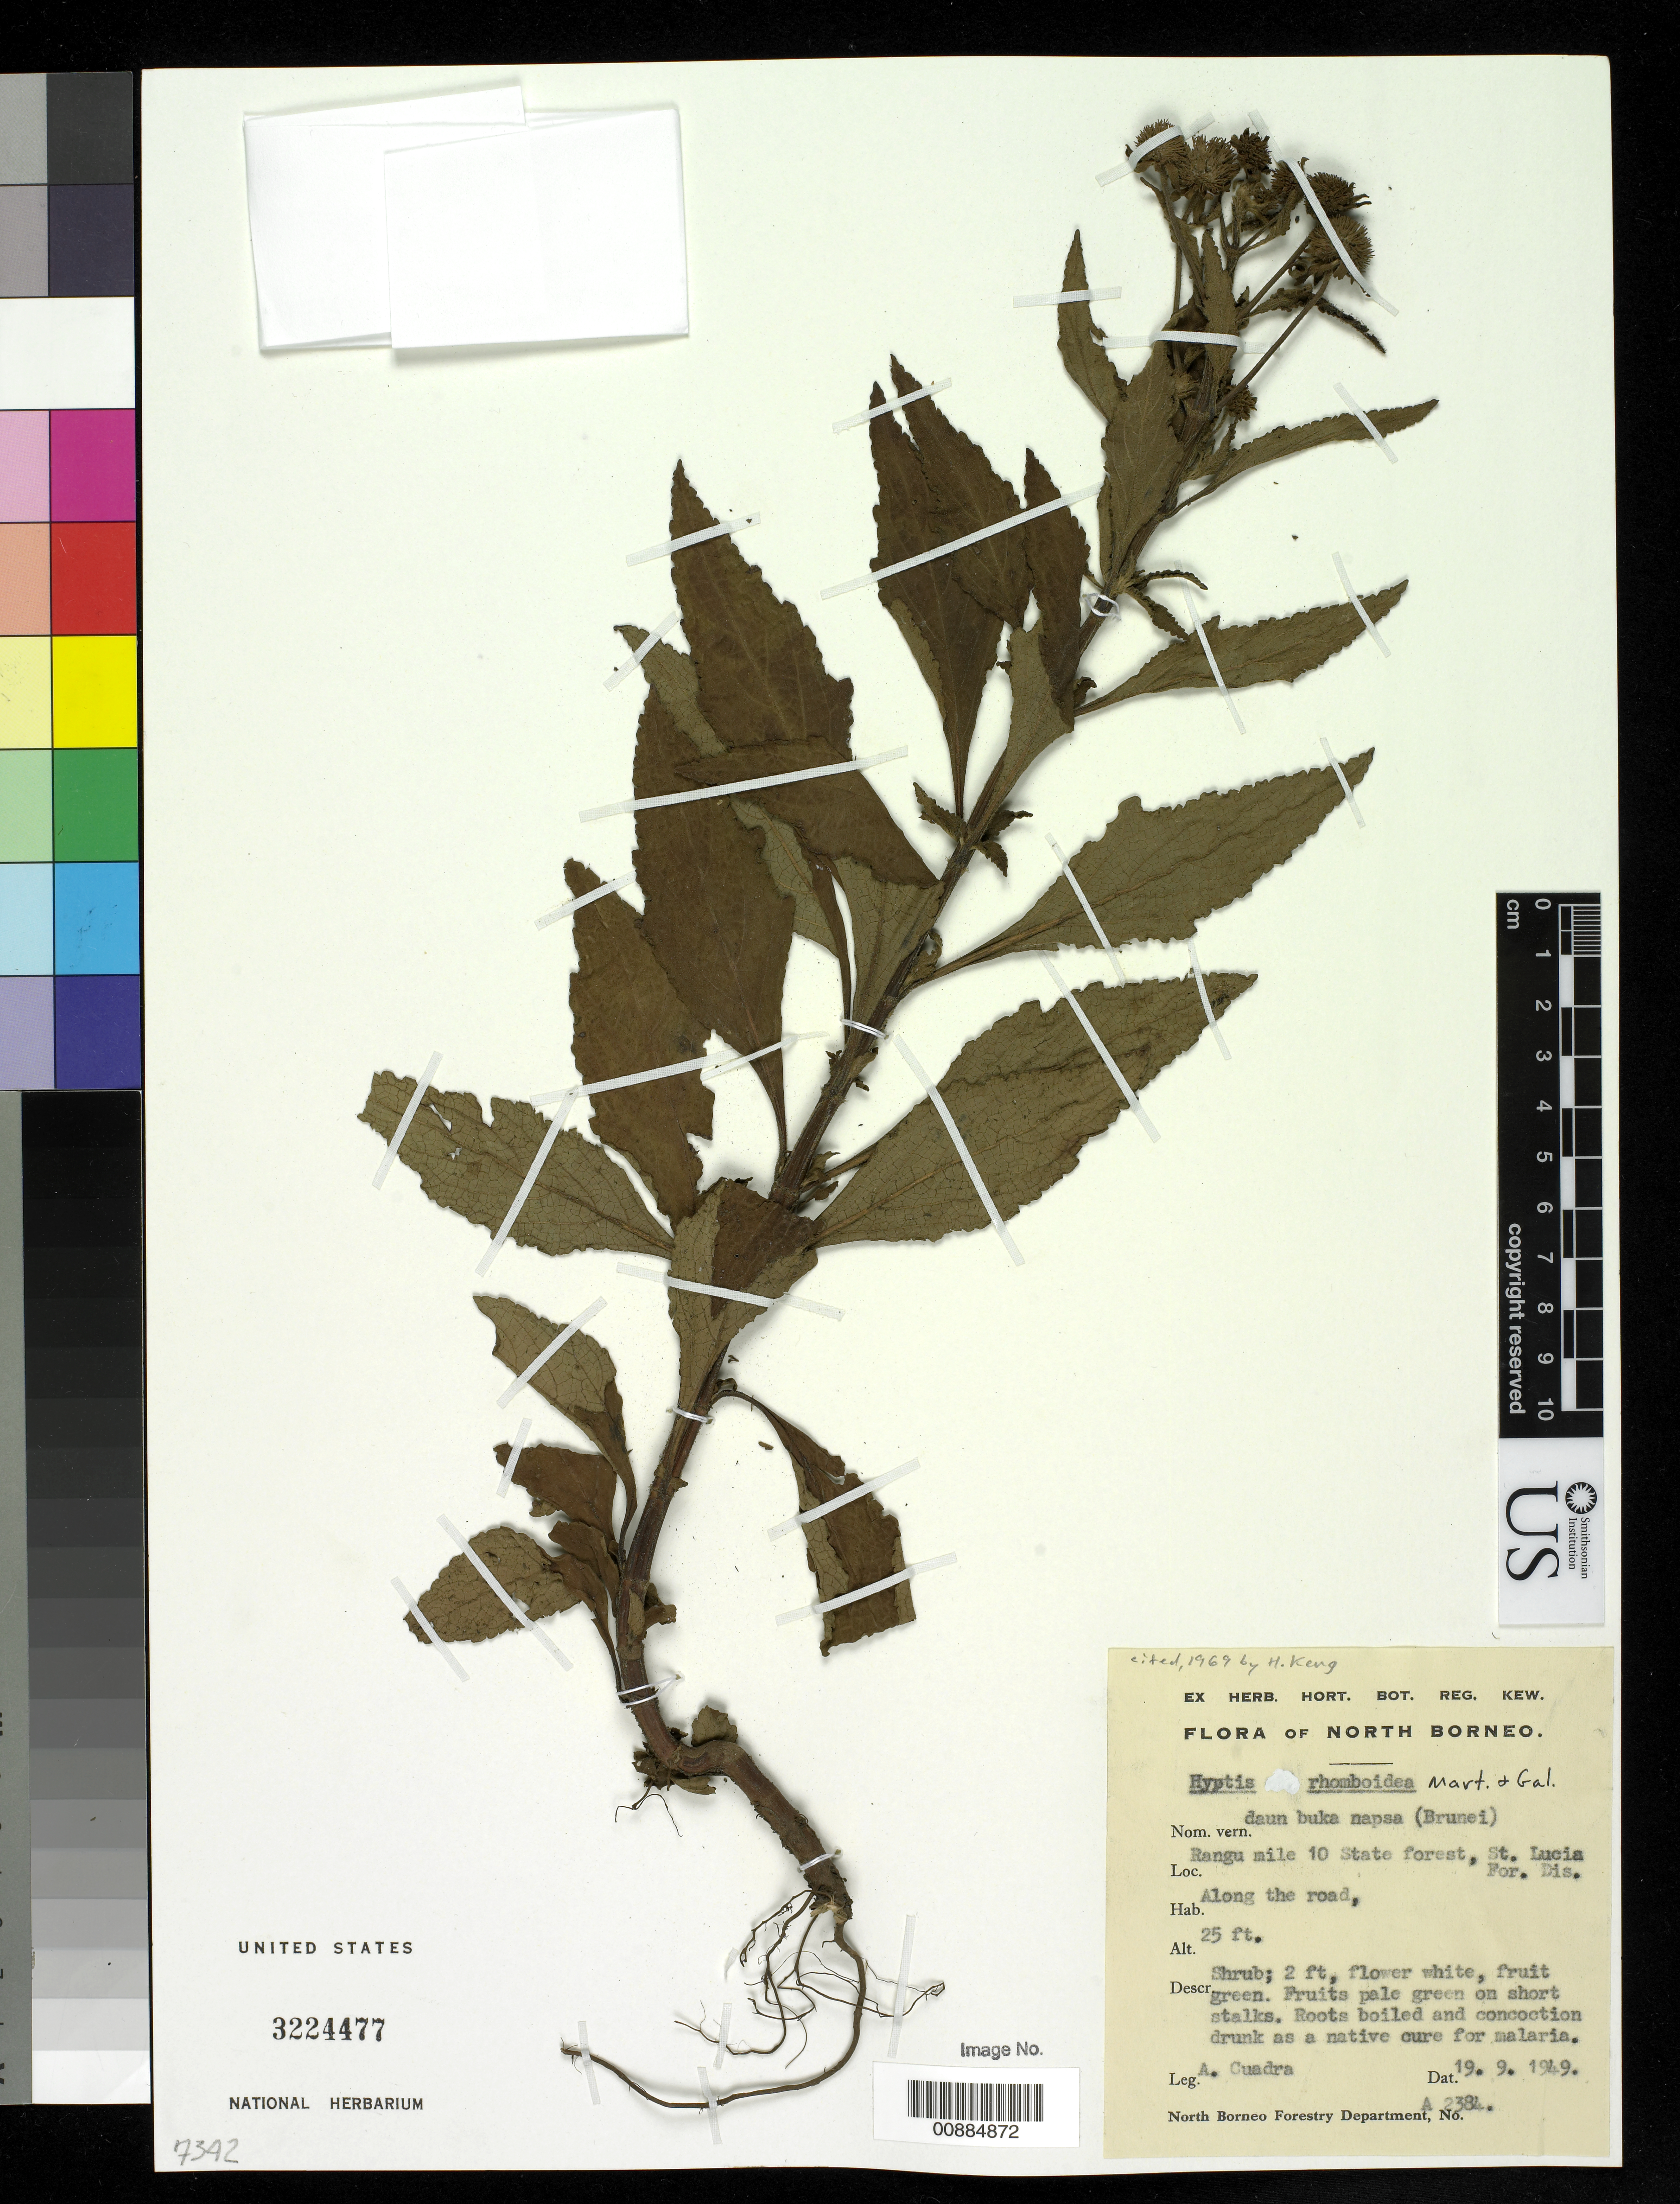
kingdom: Plantae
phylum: Tracheophyta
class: Magnoliopsida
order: Lamiales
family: Lamiaceae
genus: Hyptis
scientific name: Hyptis rhomboidea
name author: M. Martens & Galeotti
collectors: A. Cuadra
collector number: A 2384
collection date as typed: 19 Sep 1949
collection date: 1949-09-19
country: Indonesia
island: Borneo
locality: Rangu mile 10 State forest, St. Lucia For. Along the road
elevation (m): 8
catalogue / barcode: US 3224477